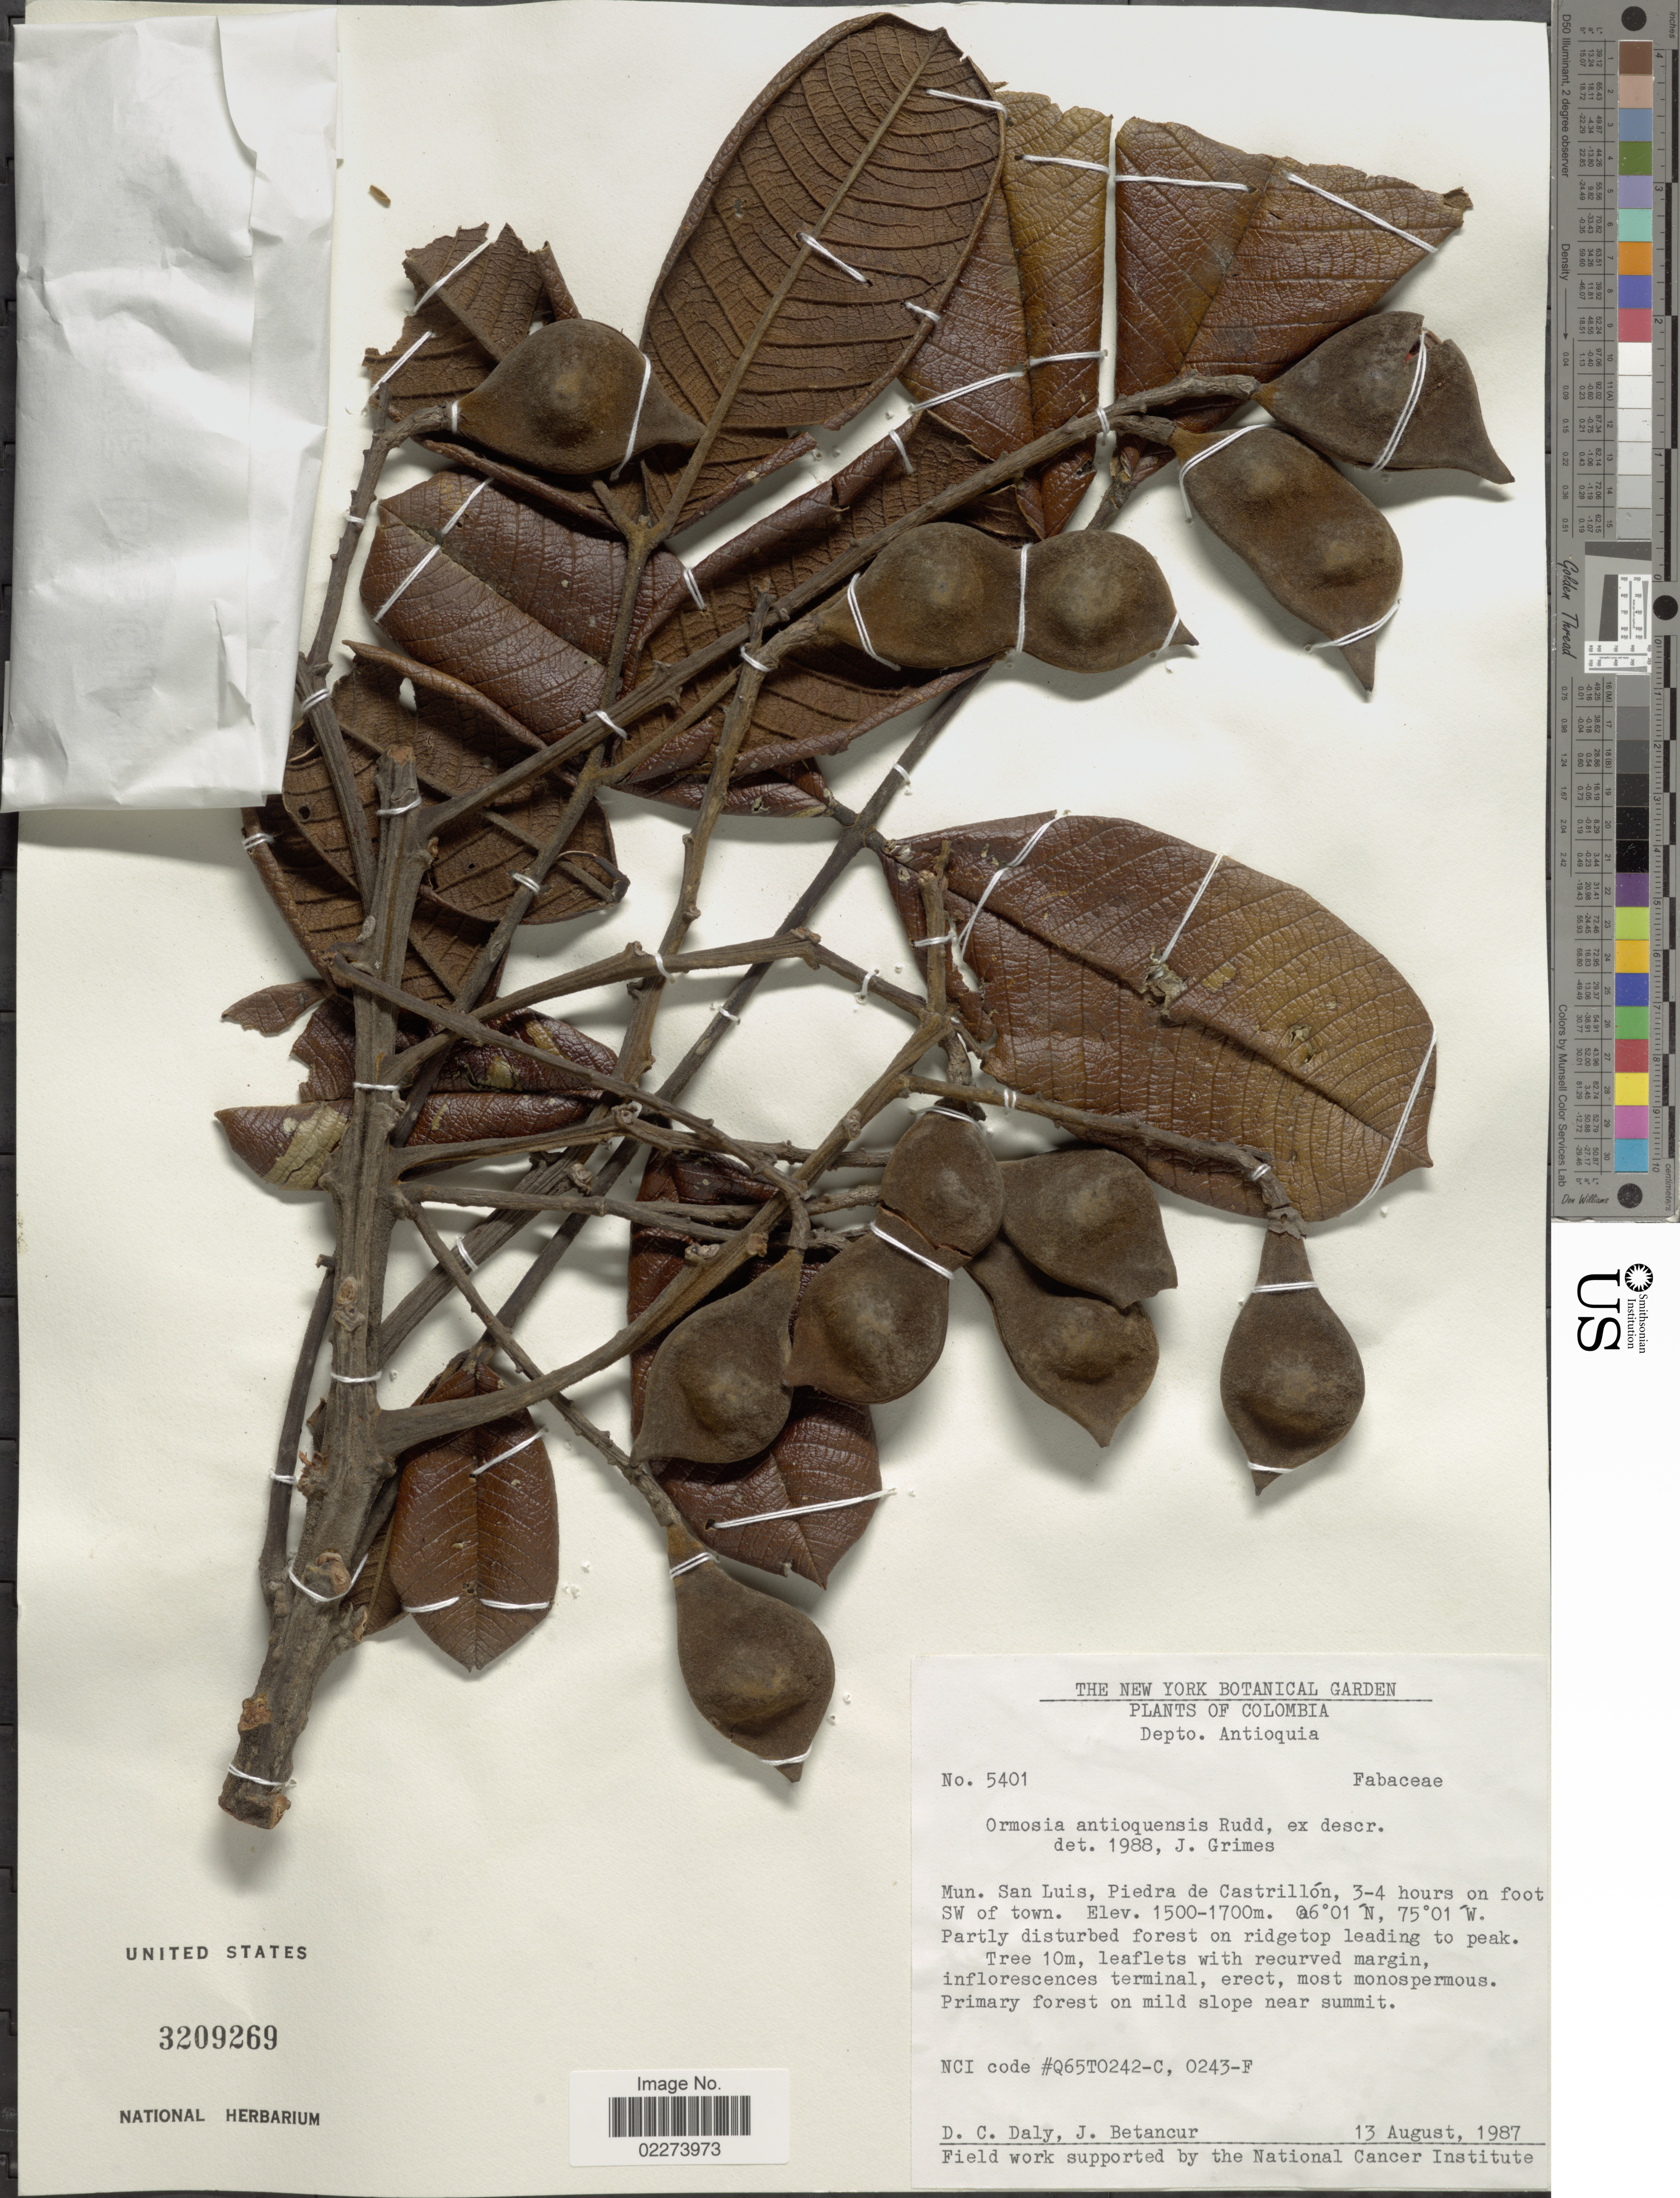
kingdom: Plantae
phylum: Tracheophyta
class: Magnoliopsida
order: Fabales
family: Fabaceae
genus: Ormosia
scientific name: Ormosia antioquensis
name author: Rudd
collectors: D. C. Daly & J. Betancur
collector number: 5401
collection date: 1987-08-13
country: Colombia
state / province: Antioquia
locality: Depto. Antioquia, Mun. San Luis, Piedra de Castrillon, 3-4 hours on foot SW of town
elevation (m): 1500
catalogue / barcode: US 3209269